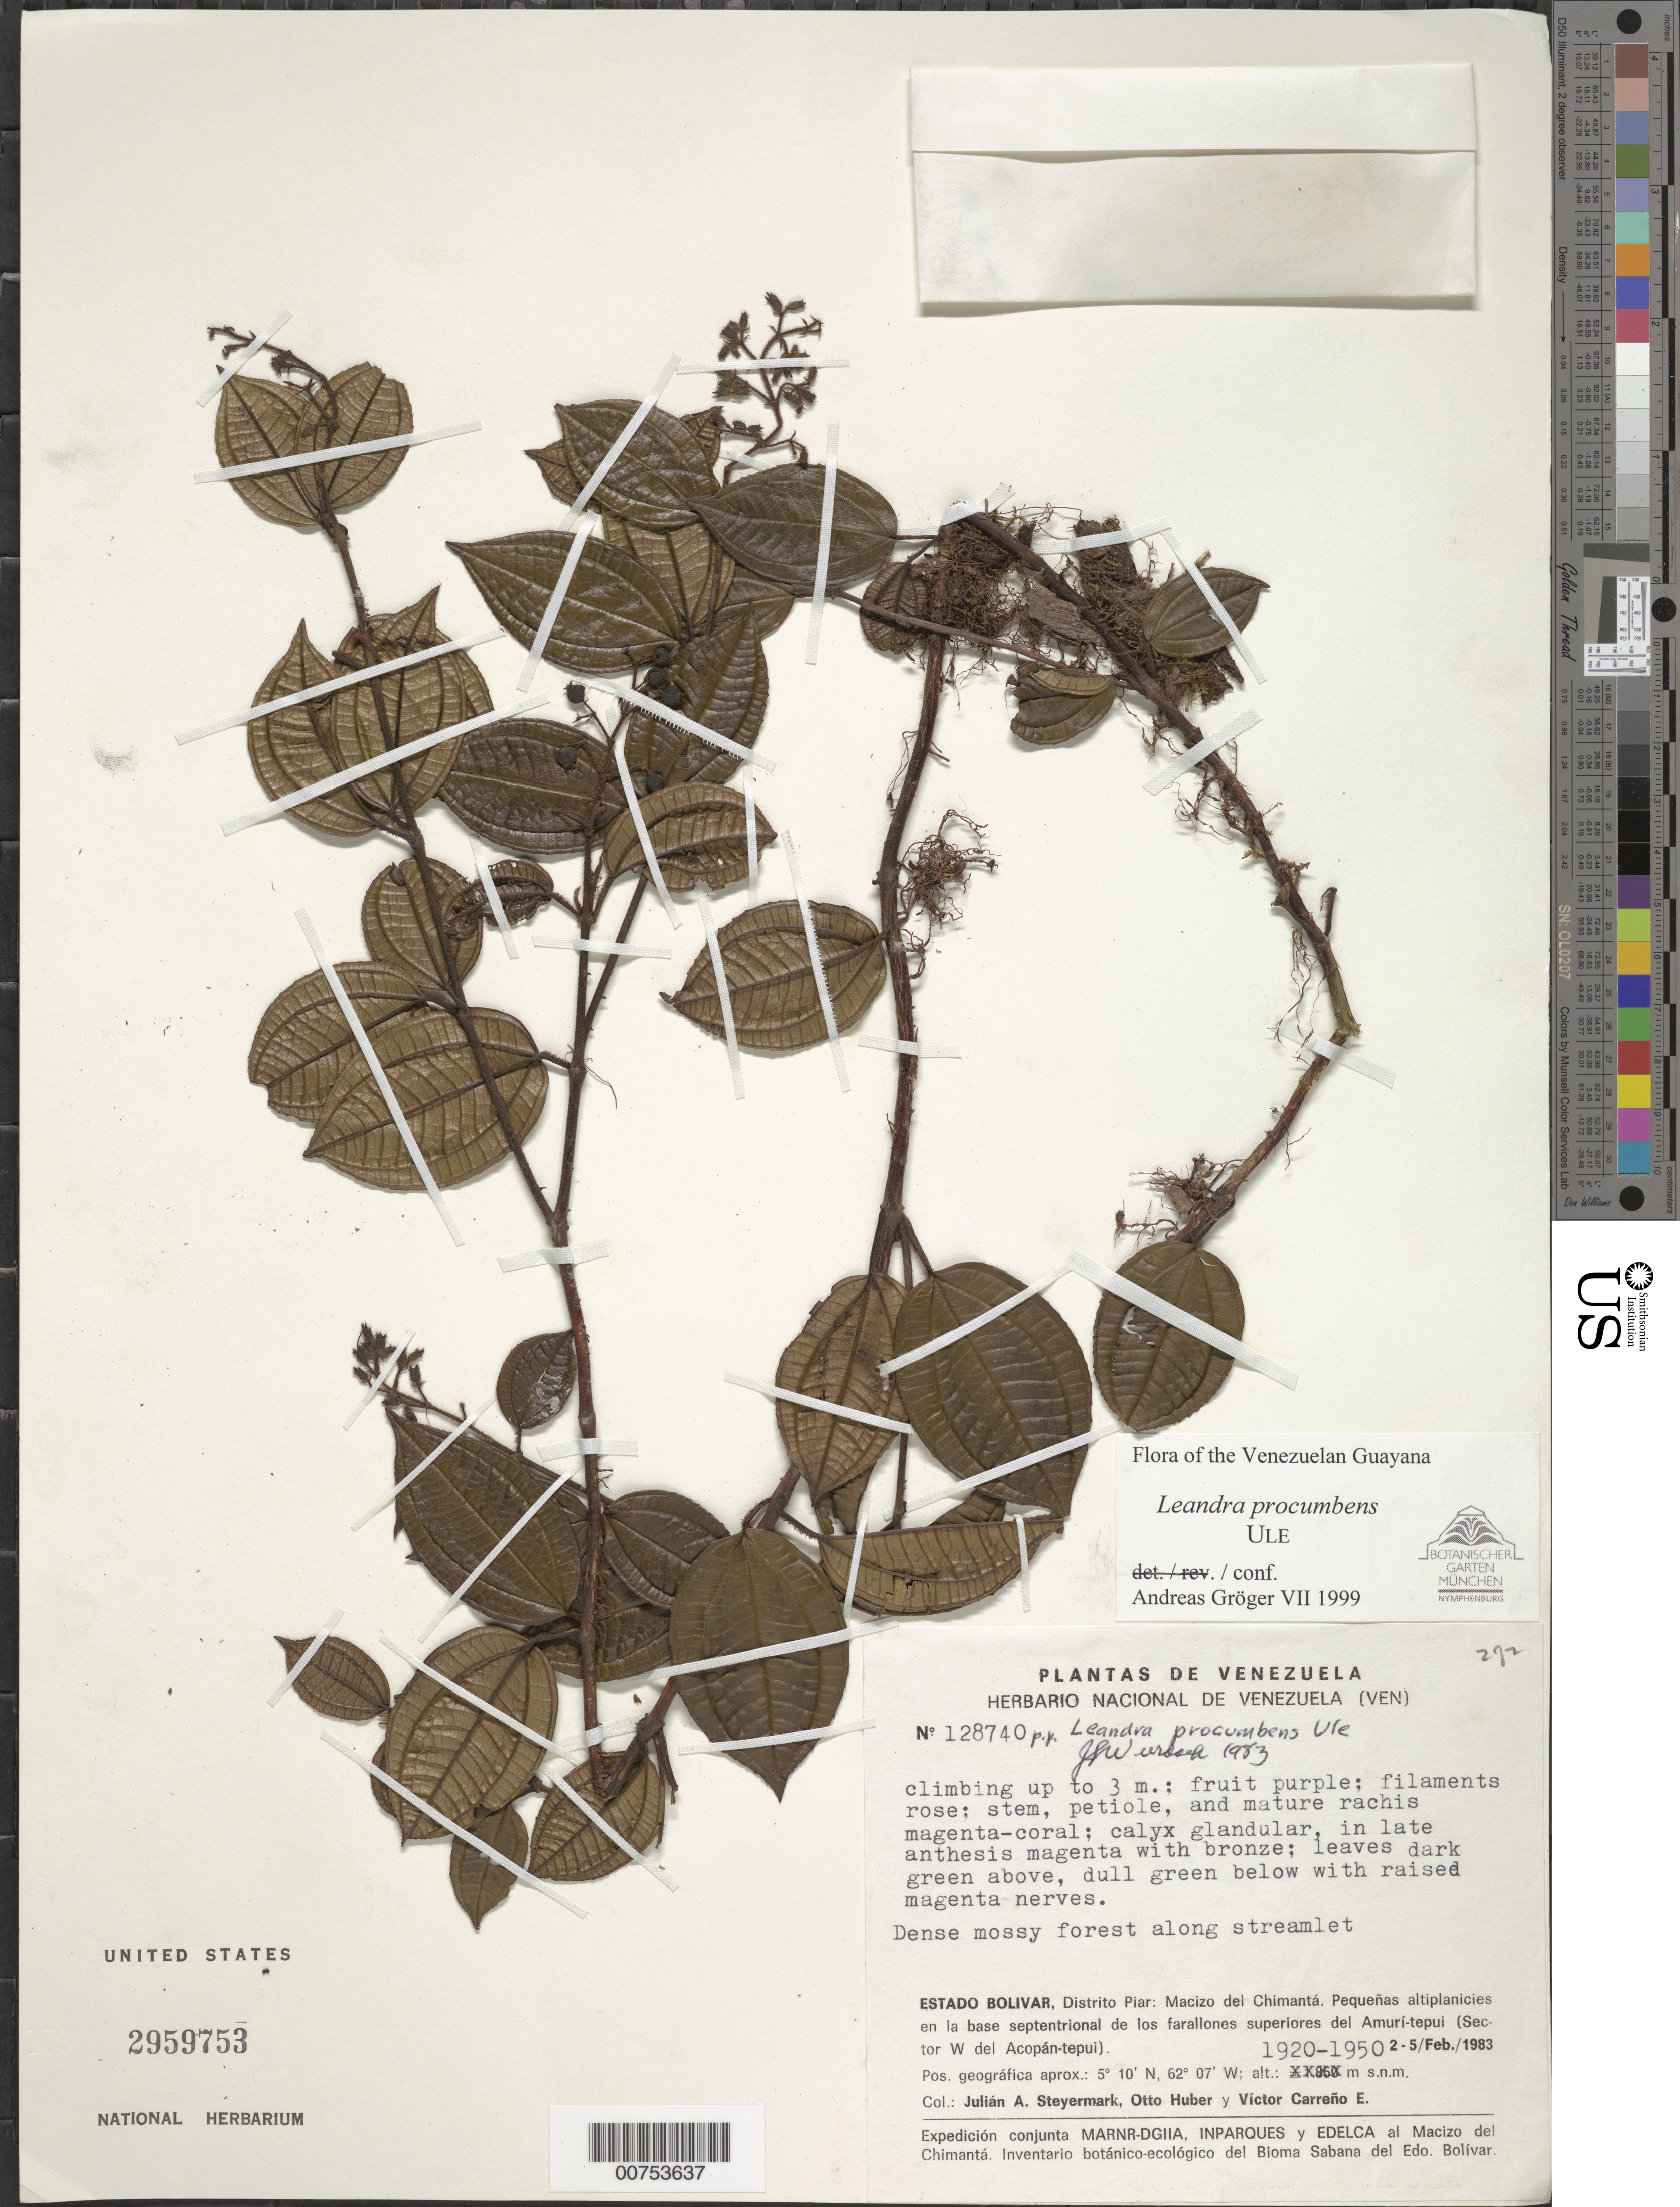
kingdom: Plantae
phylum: Tracheophyta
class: Magnoliopsida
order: Myrtales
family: Melastomataceae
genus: Leandra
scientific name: Leandra procumbens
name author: Ule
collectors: J. Steyermark, O. Huber & V. Carreño E.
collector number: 128740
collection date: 1983-02-02/1983-02-05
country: Venezuela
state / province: Bolivar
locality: Distrito Piar: Macizo del Chimantá. Pequeñas altiplanicies en la base septentrional de los farallones superiores del Amurí-tepui (Sector W del Acopán-tepui).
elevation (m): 1950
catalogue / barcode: US 2959753